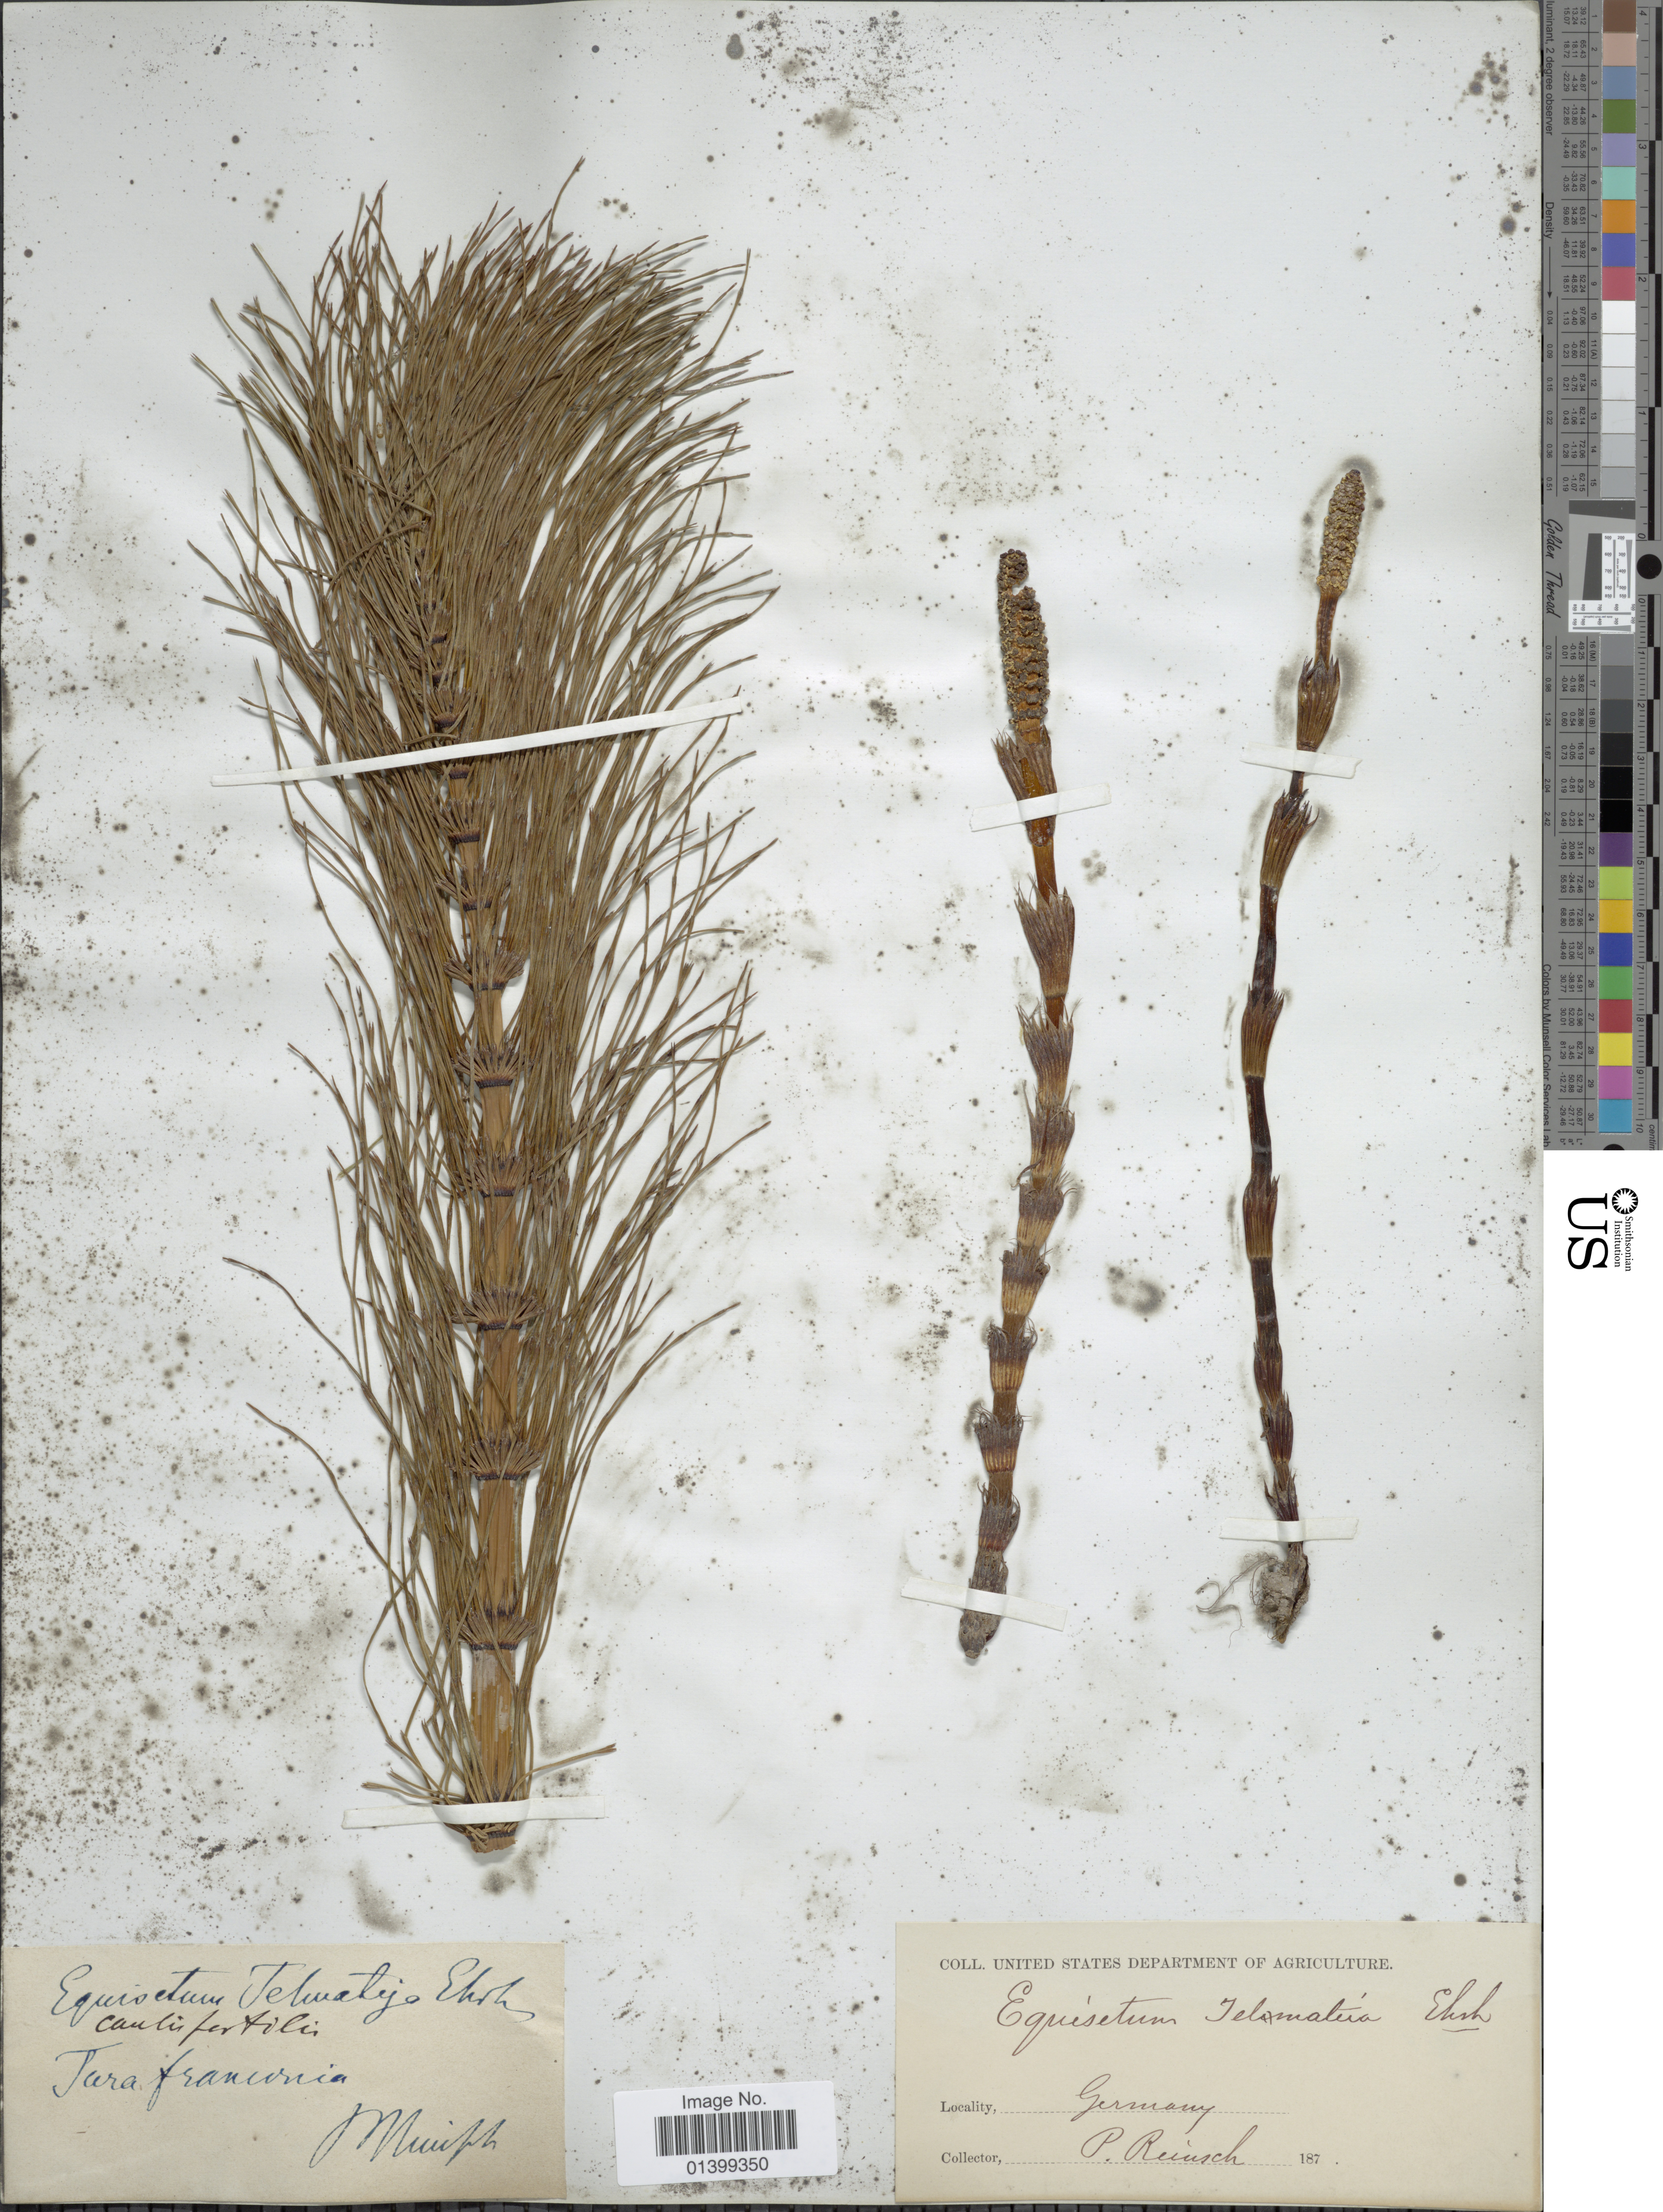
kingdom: Plantae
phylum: Tracheophyta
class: Polypodiopsida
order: Equisetales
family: Equisetaceae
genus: Equisetum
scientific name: Equisetum telmateia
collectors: P.F. Reinsch (herbarium)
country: Germany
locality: Jura francoriea [interpreted]